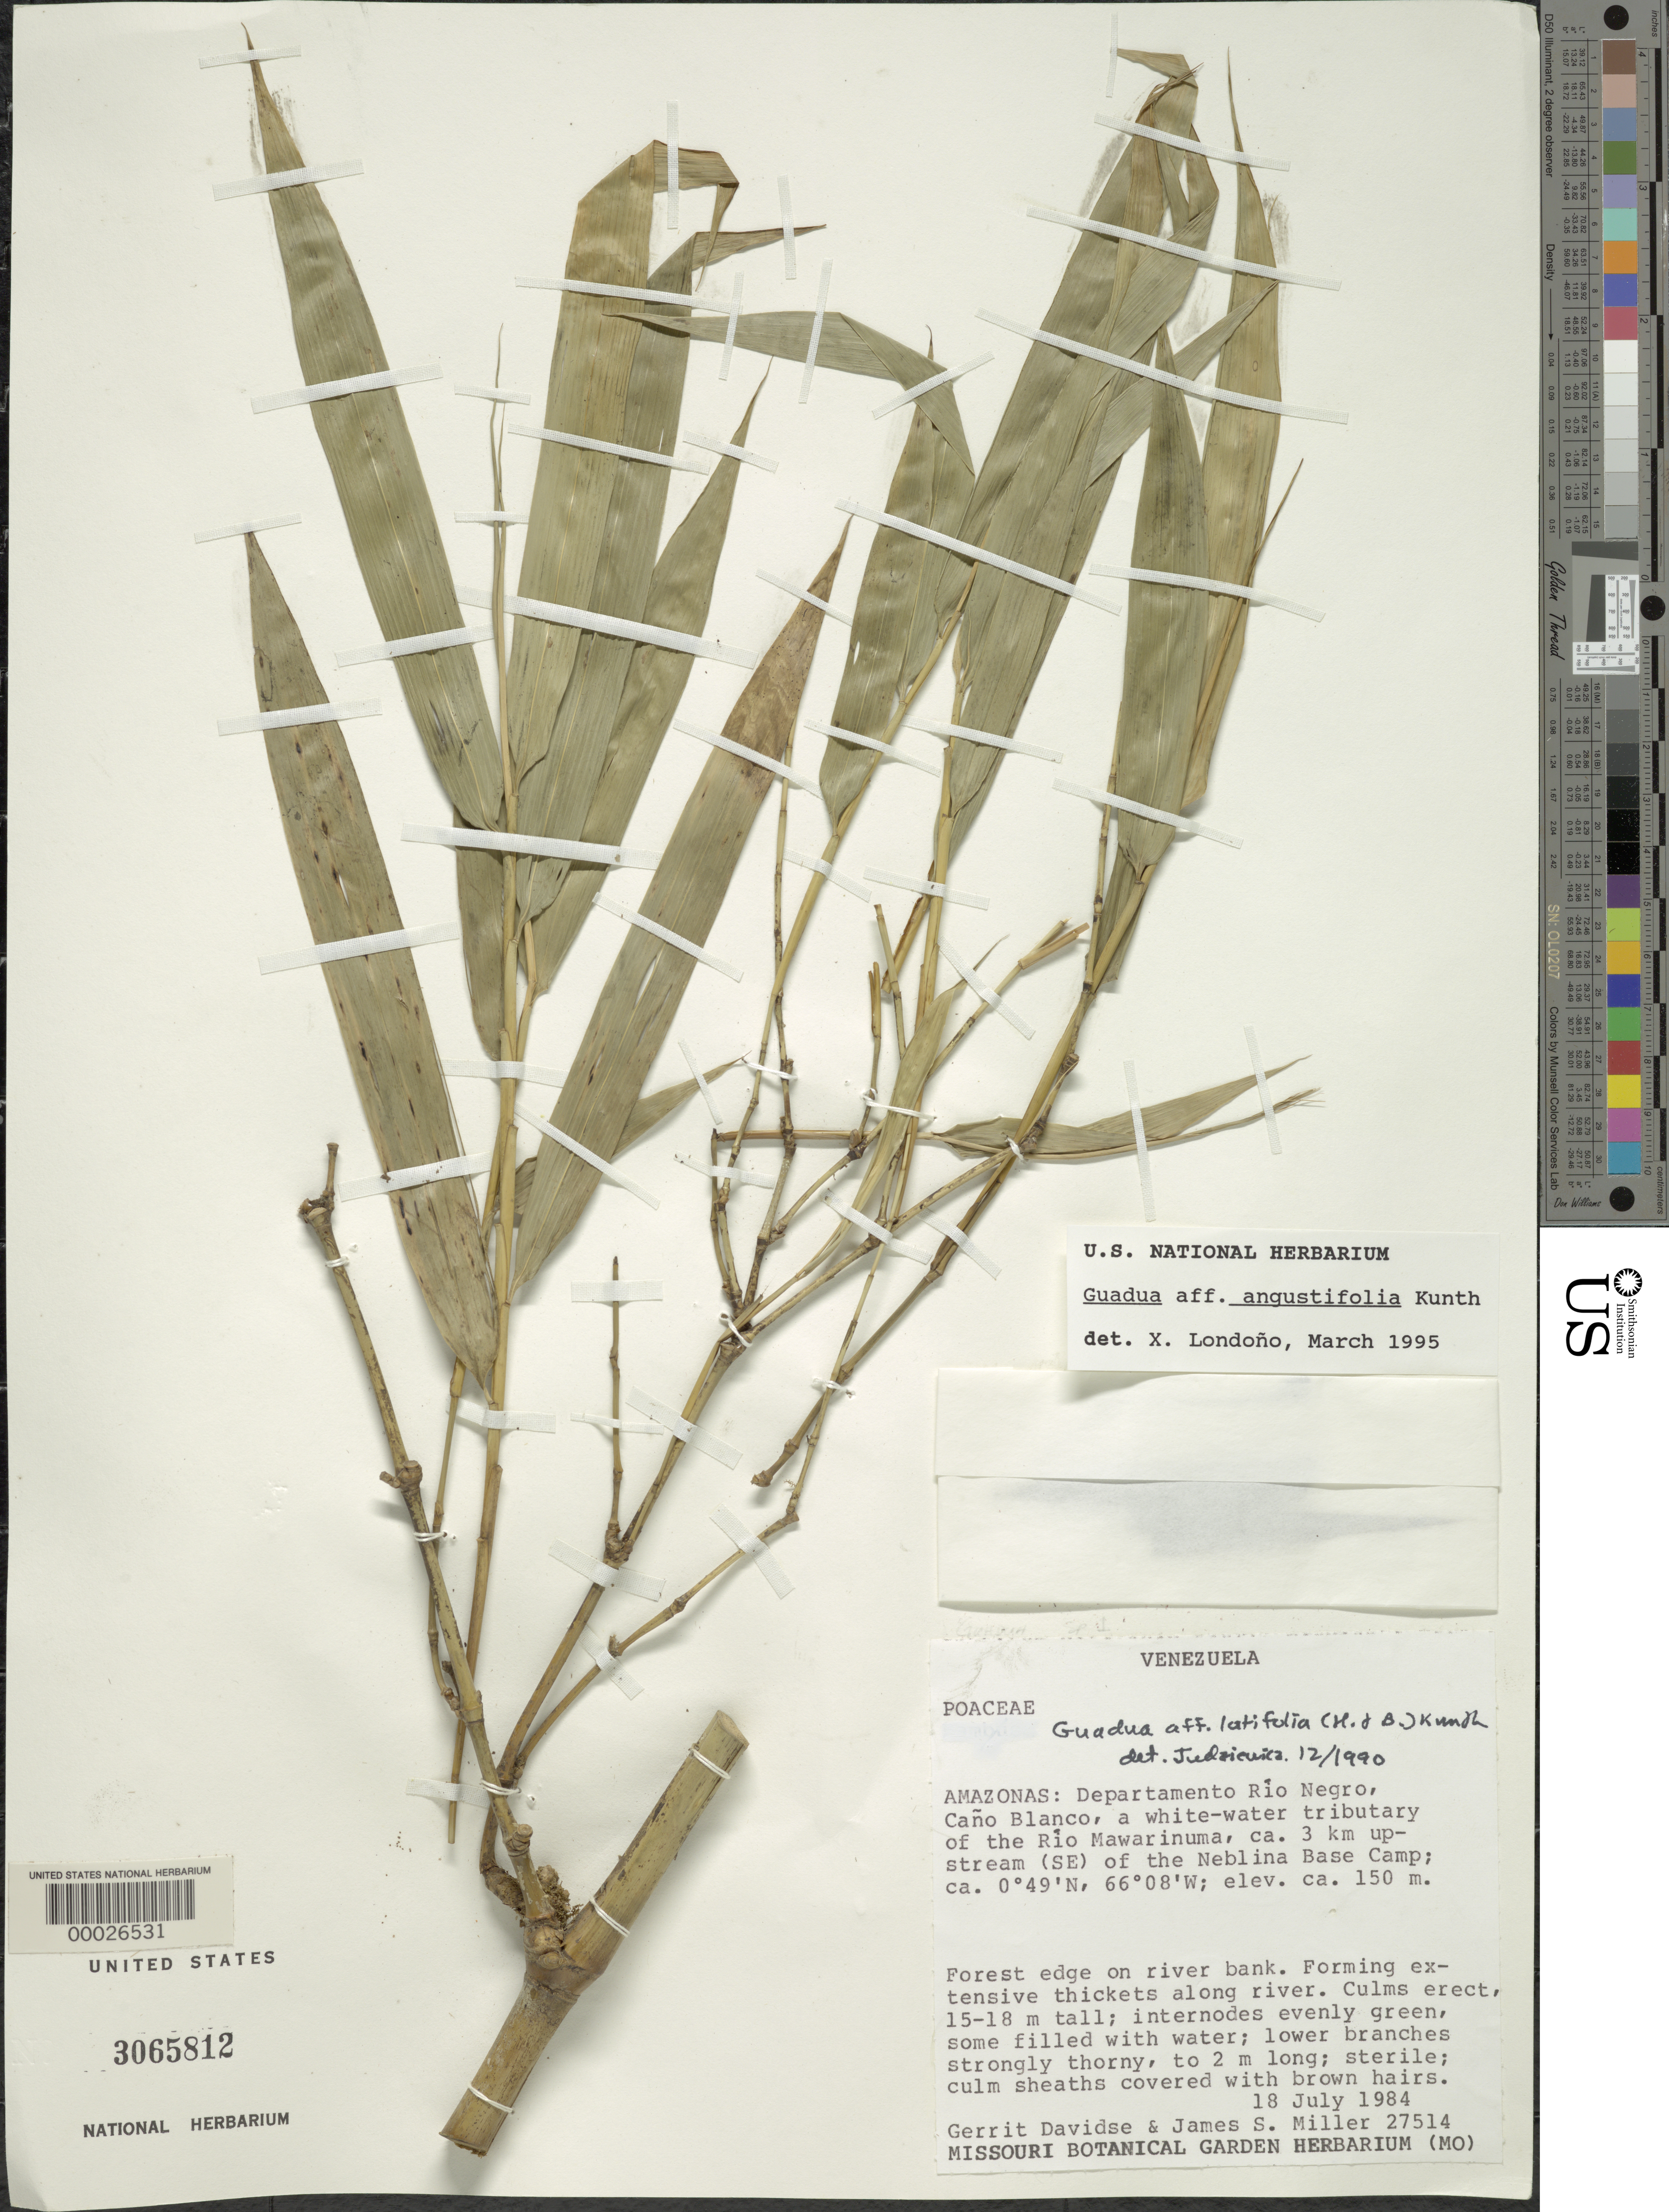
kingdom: Plantae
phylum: Tracheophyta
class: Liliopsida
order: Poales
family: Poaceae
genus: Guadua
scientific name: Guadua angustifolia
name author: Kunth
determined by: Londoño, X., (TULV), Jardin Botanico "Juan Maria Cespedes"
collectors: G. Davidse & J. S. Miller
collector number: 27514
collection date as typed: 18 Jul 1984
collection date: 1984-07-18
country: Venezuela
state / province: Amazonas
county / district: Rio Negro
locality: Cano blanco, tributary of the rio mawarinuma, 3 km. upstrem (se) of the neblina base camp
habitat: Forest edge on river bank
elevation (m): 150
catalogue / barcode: US 3065812